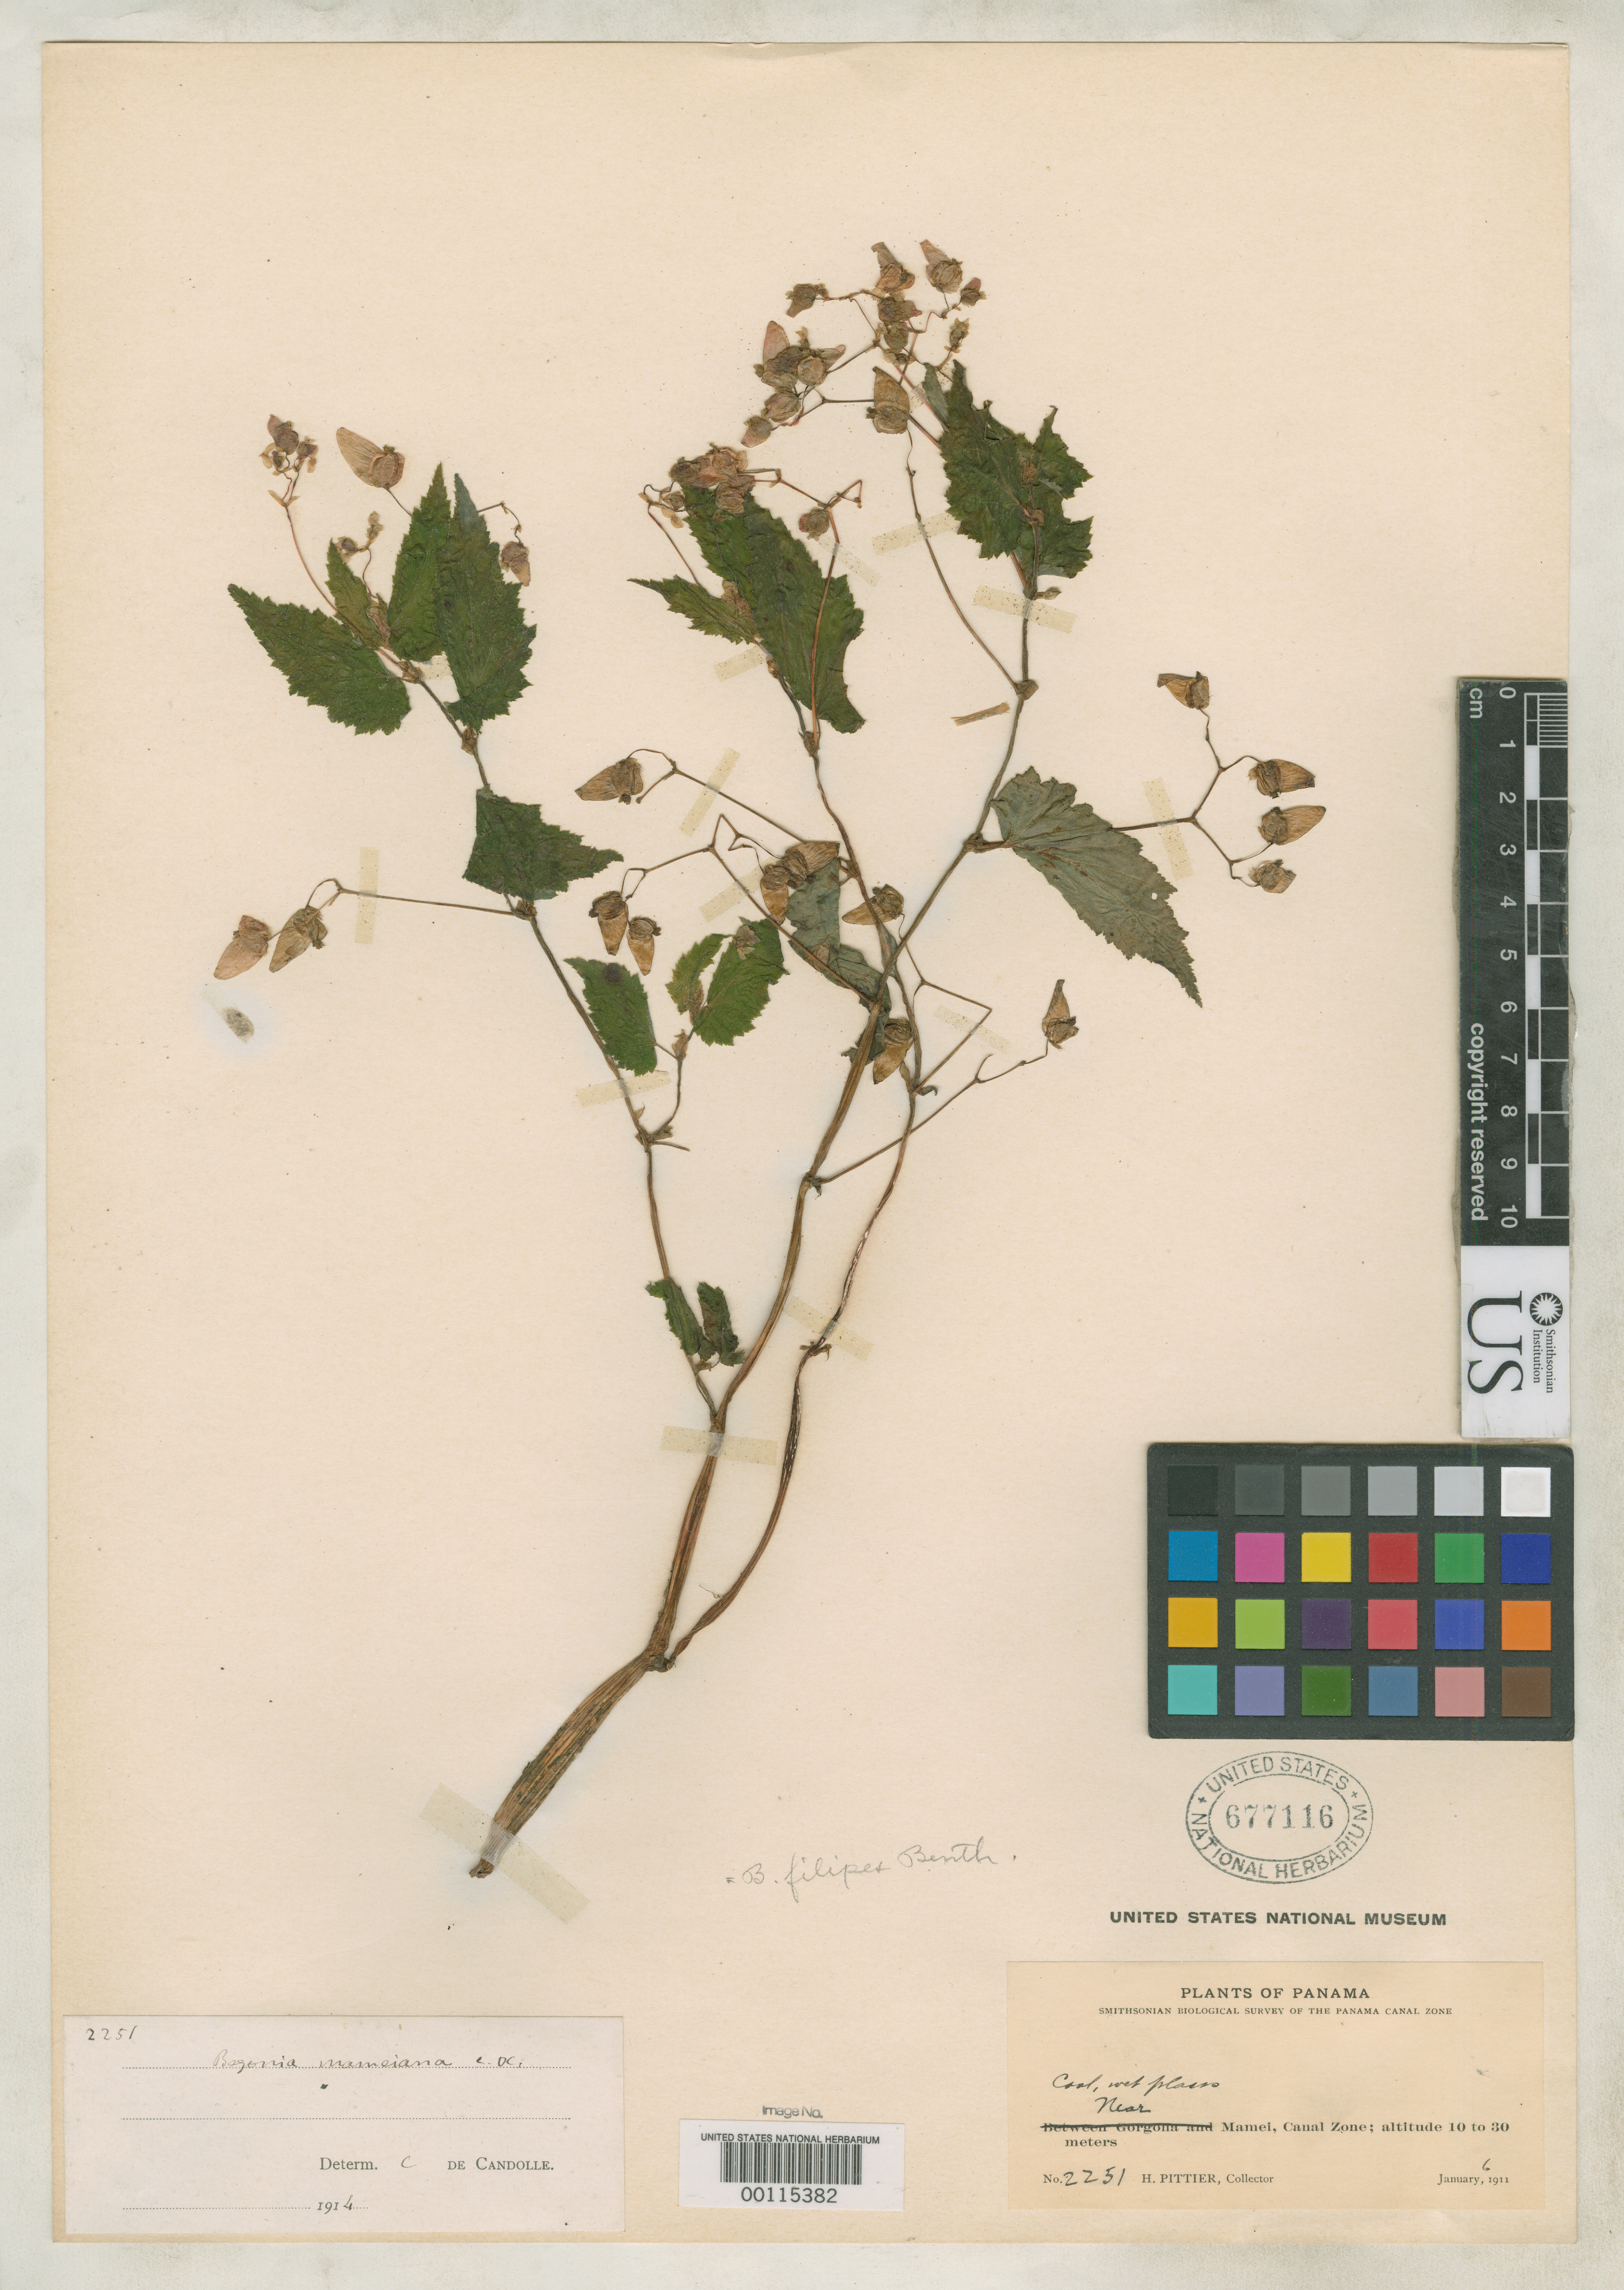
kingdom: Plantae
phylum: Tracheophyta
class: Magnoliopsida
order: Cucurbitales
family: Begoniaceae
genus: Begonia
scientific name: Begonia mameiana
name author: C. DC.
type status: Type Collection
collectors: H. F. Pittier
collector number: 2251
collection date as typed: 06 Jan 1911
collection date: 1911-01-06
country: Panama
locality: Mamei.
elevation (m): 10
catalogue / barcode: US 677116